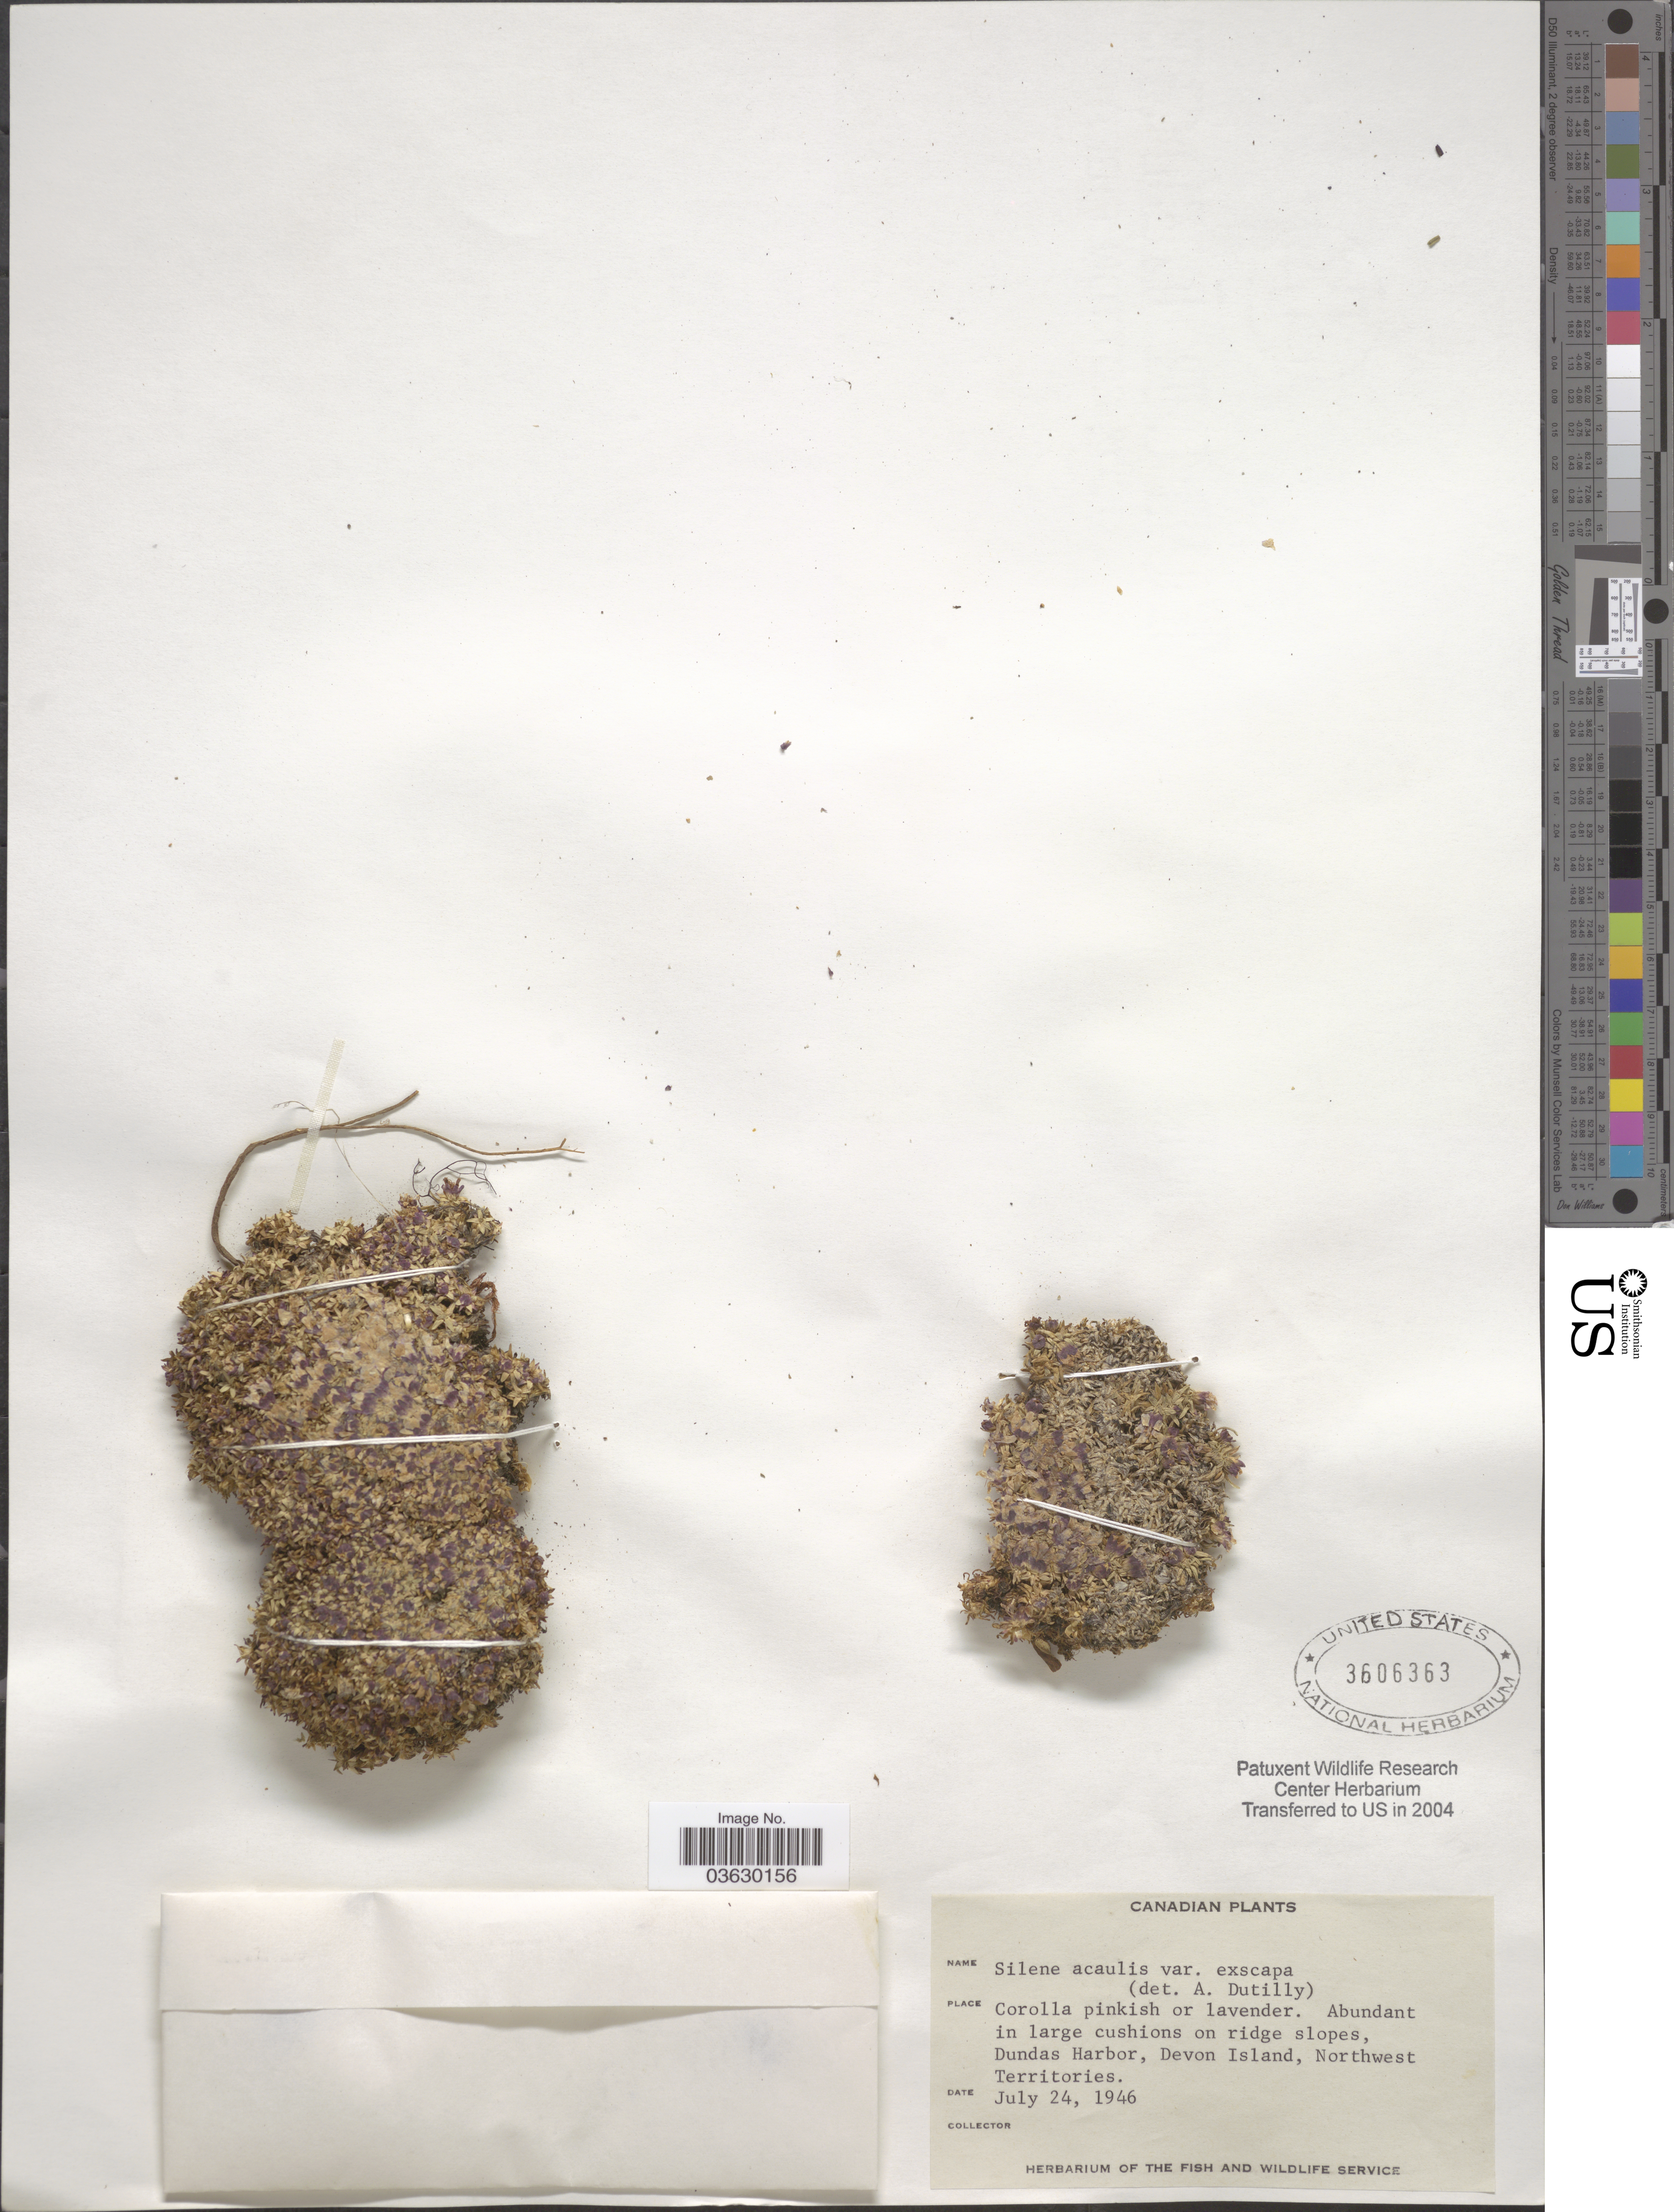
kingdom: Plantae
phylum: Tracheophyta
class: Magnoliopsida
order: Caryophyllales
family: Caryophyllaceae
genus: Silene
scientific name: Silene acaulis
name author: (L.) Jacq.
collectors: U.S. Fish and Wildlife Service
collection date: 1946-07-24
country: Canada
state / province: Northwest Territories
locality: Dundas Harbor, Devon Island.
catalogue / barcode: US 3606363